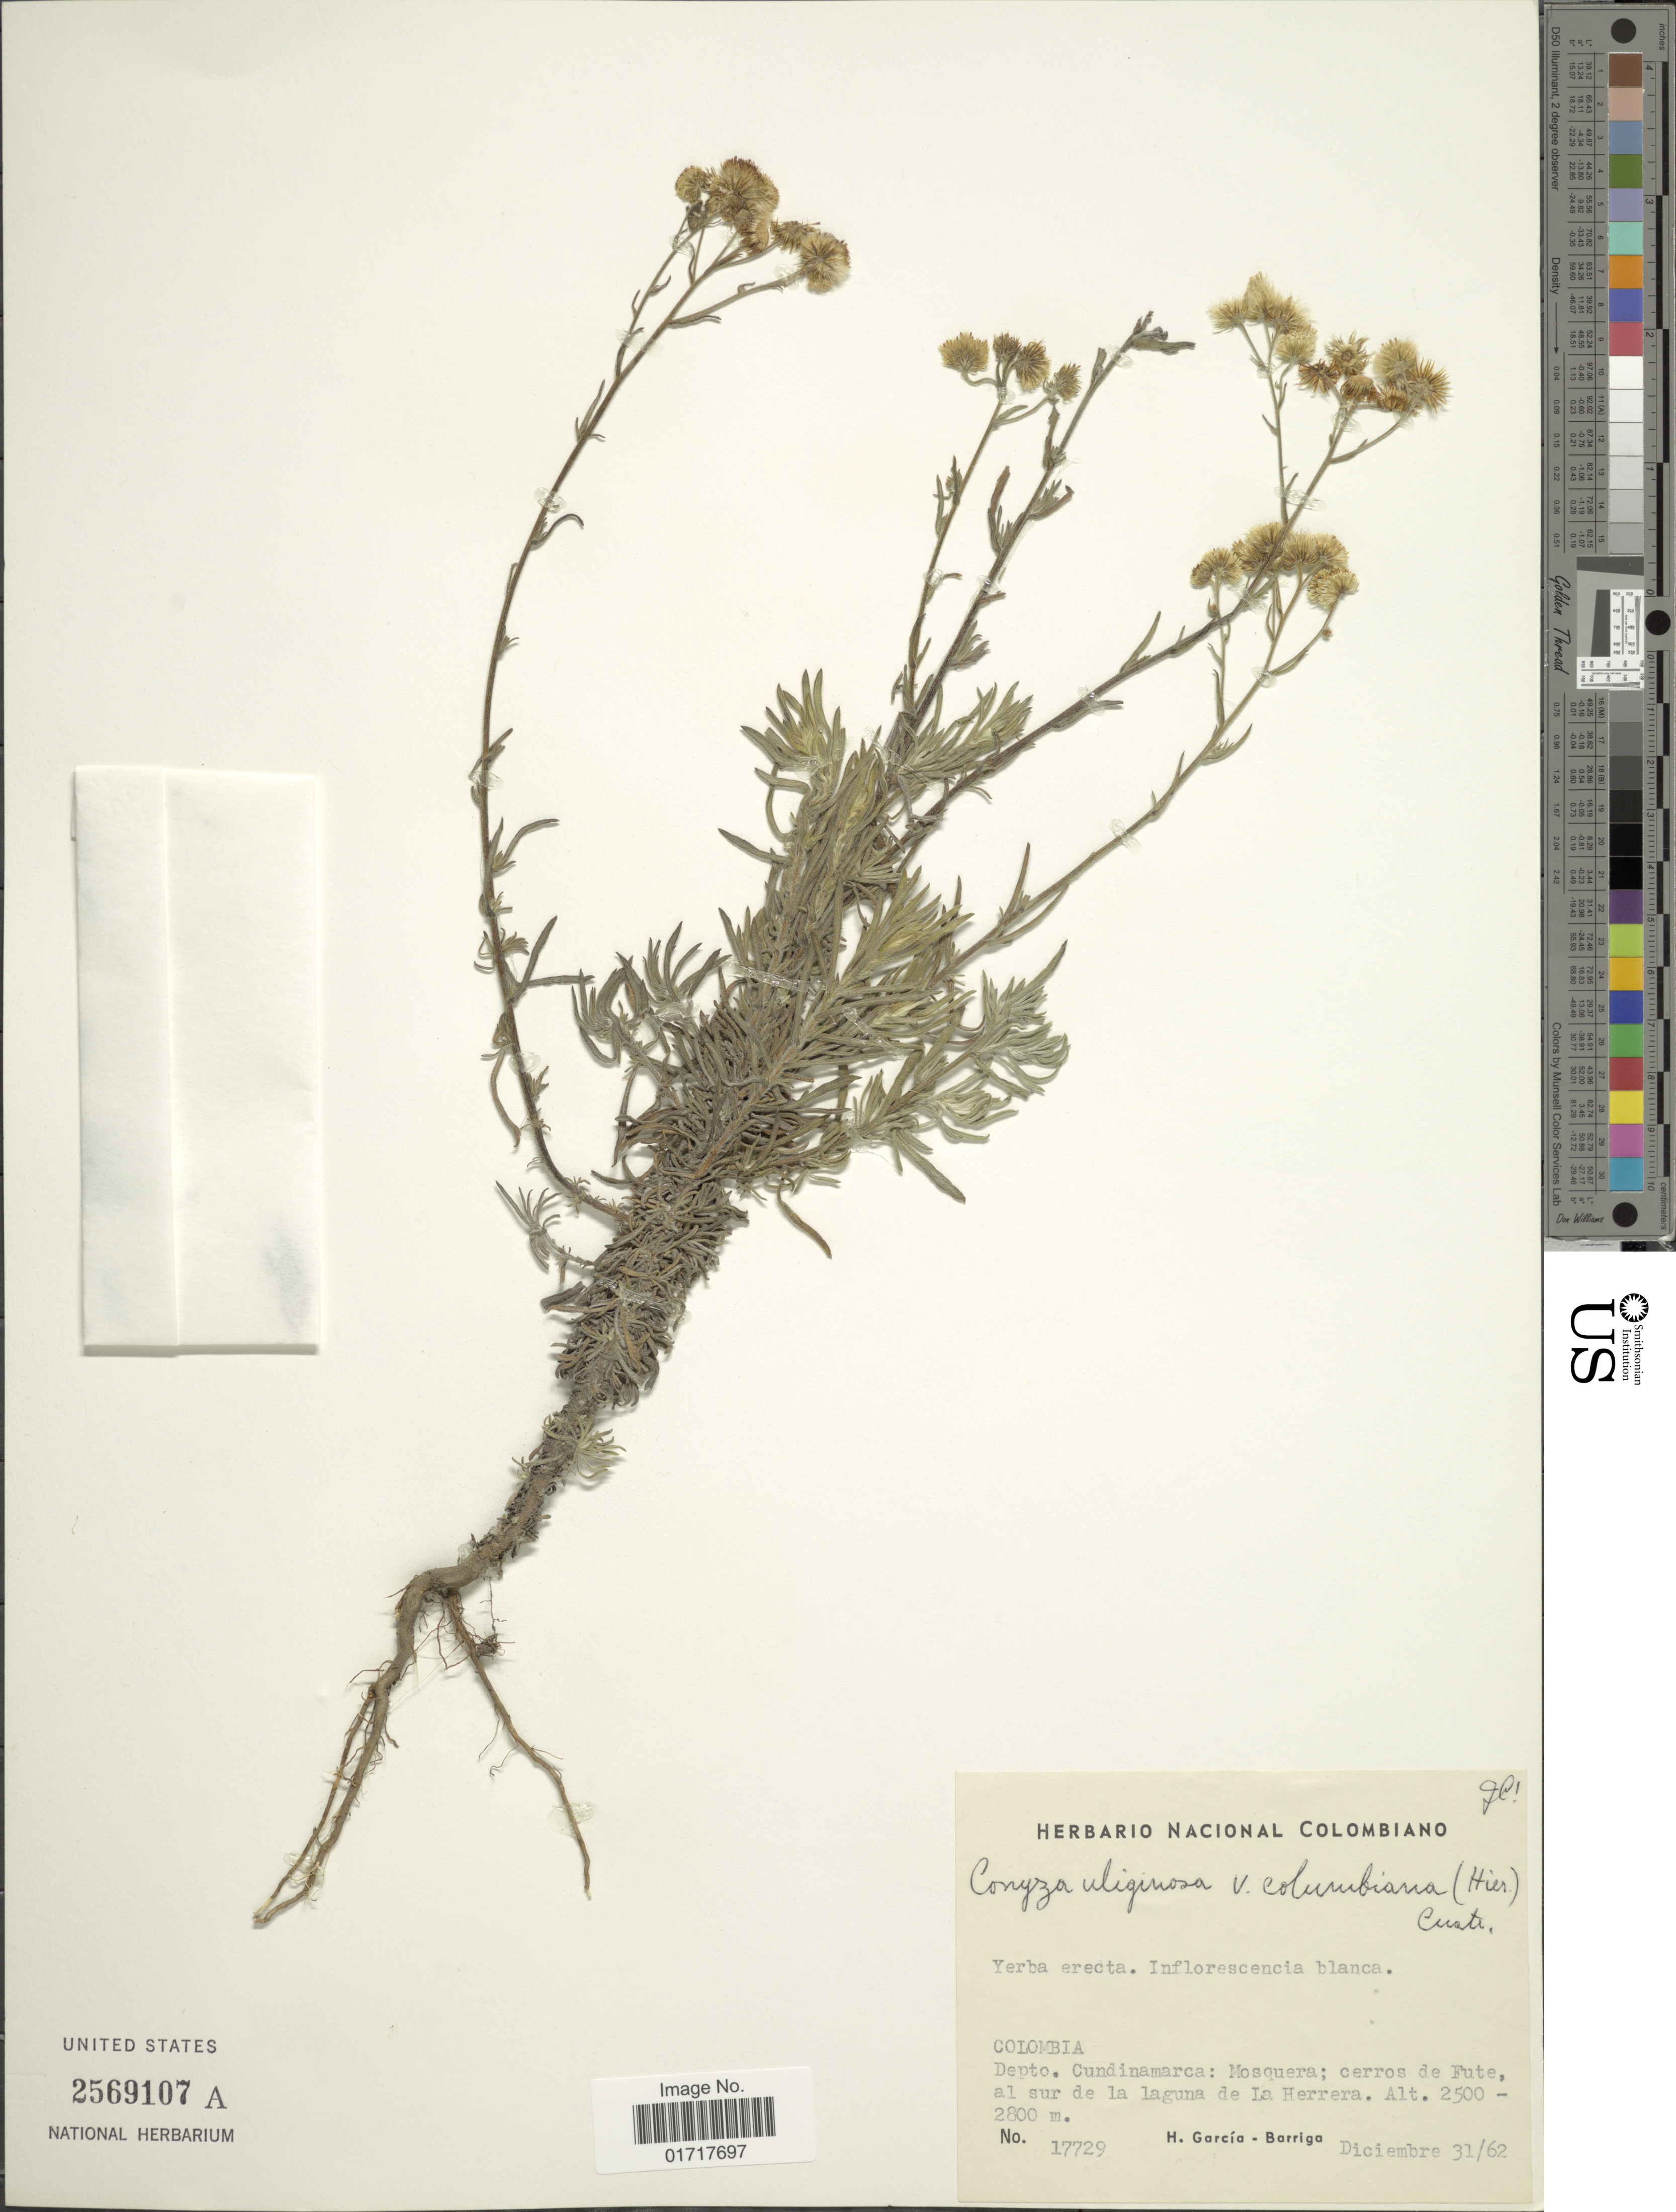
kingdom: Plantae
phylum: Tracheophyta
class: Magnoliopsida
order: Asterales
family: Asteraceae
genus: Conyza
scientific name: Conyza uliginosa var. colimbiana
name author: (Hieron.) Cuatrec.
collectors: H. García Barriga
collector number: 17729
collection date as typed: Transcribed d/m/y: 31/12/62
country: Colombia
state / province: Cundinamarca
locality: Depto. Cundinamarca: Mosquero; cerros de Fute al sur de la laguna de La Herrera.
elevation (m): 2800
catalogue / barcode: US 2569107A